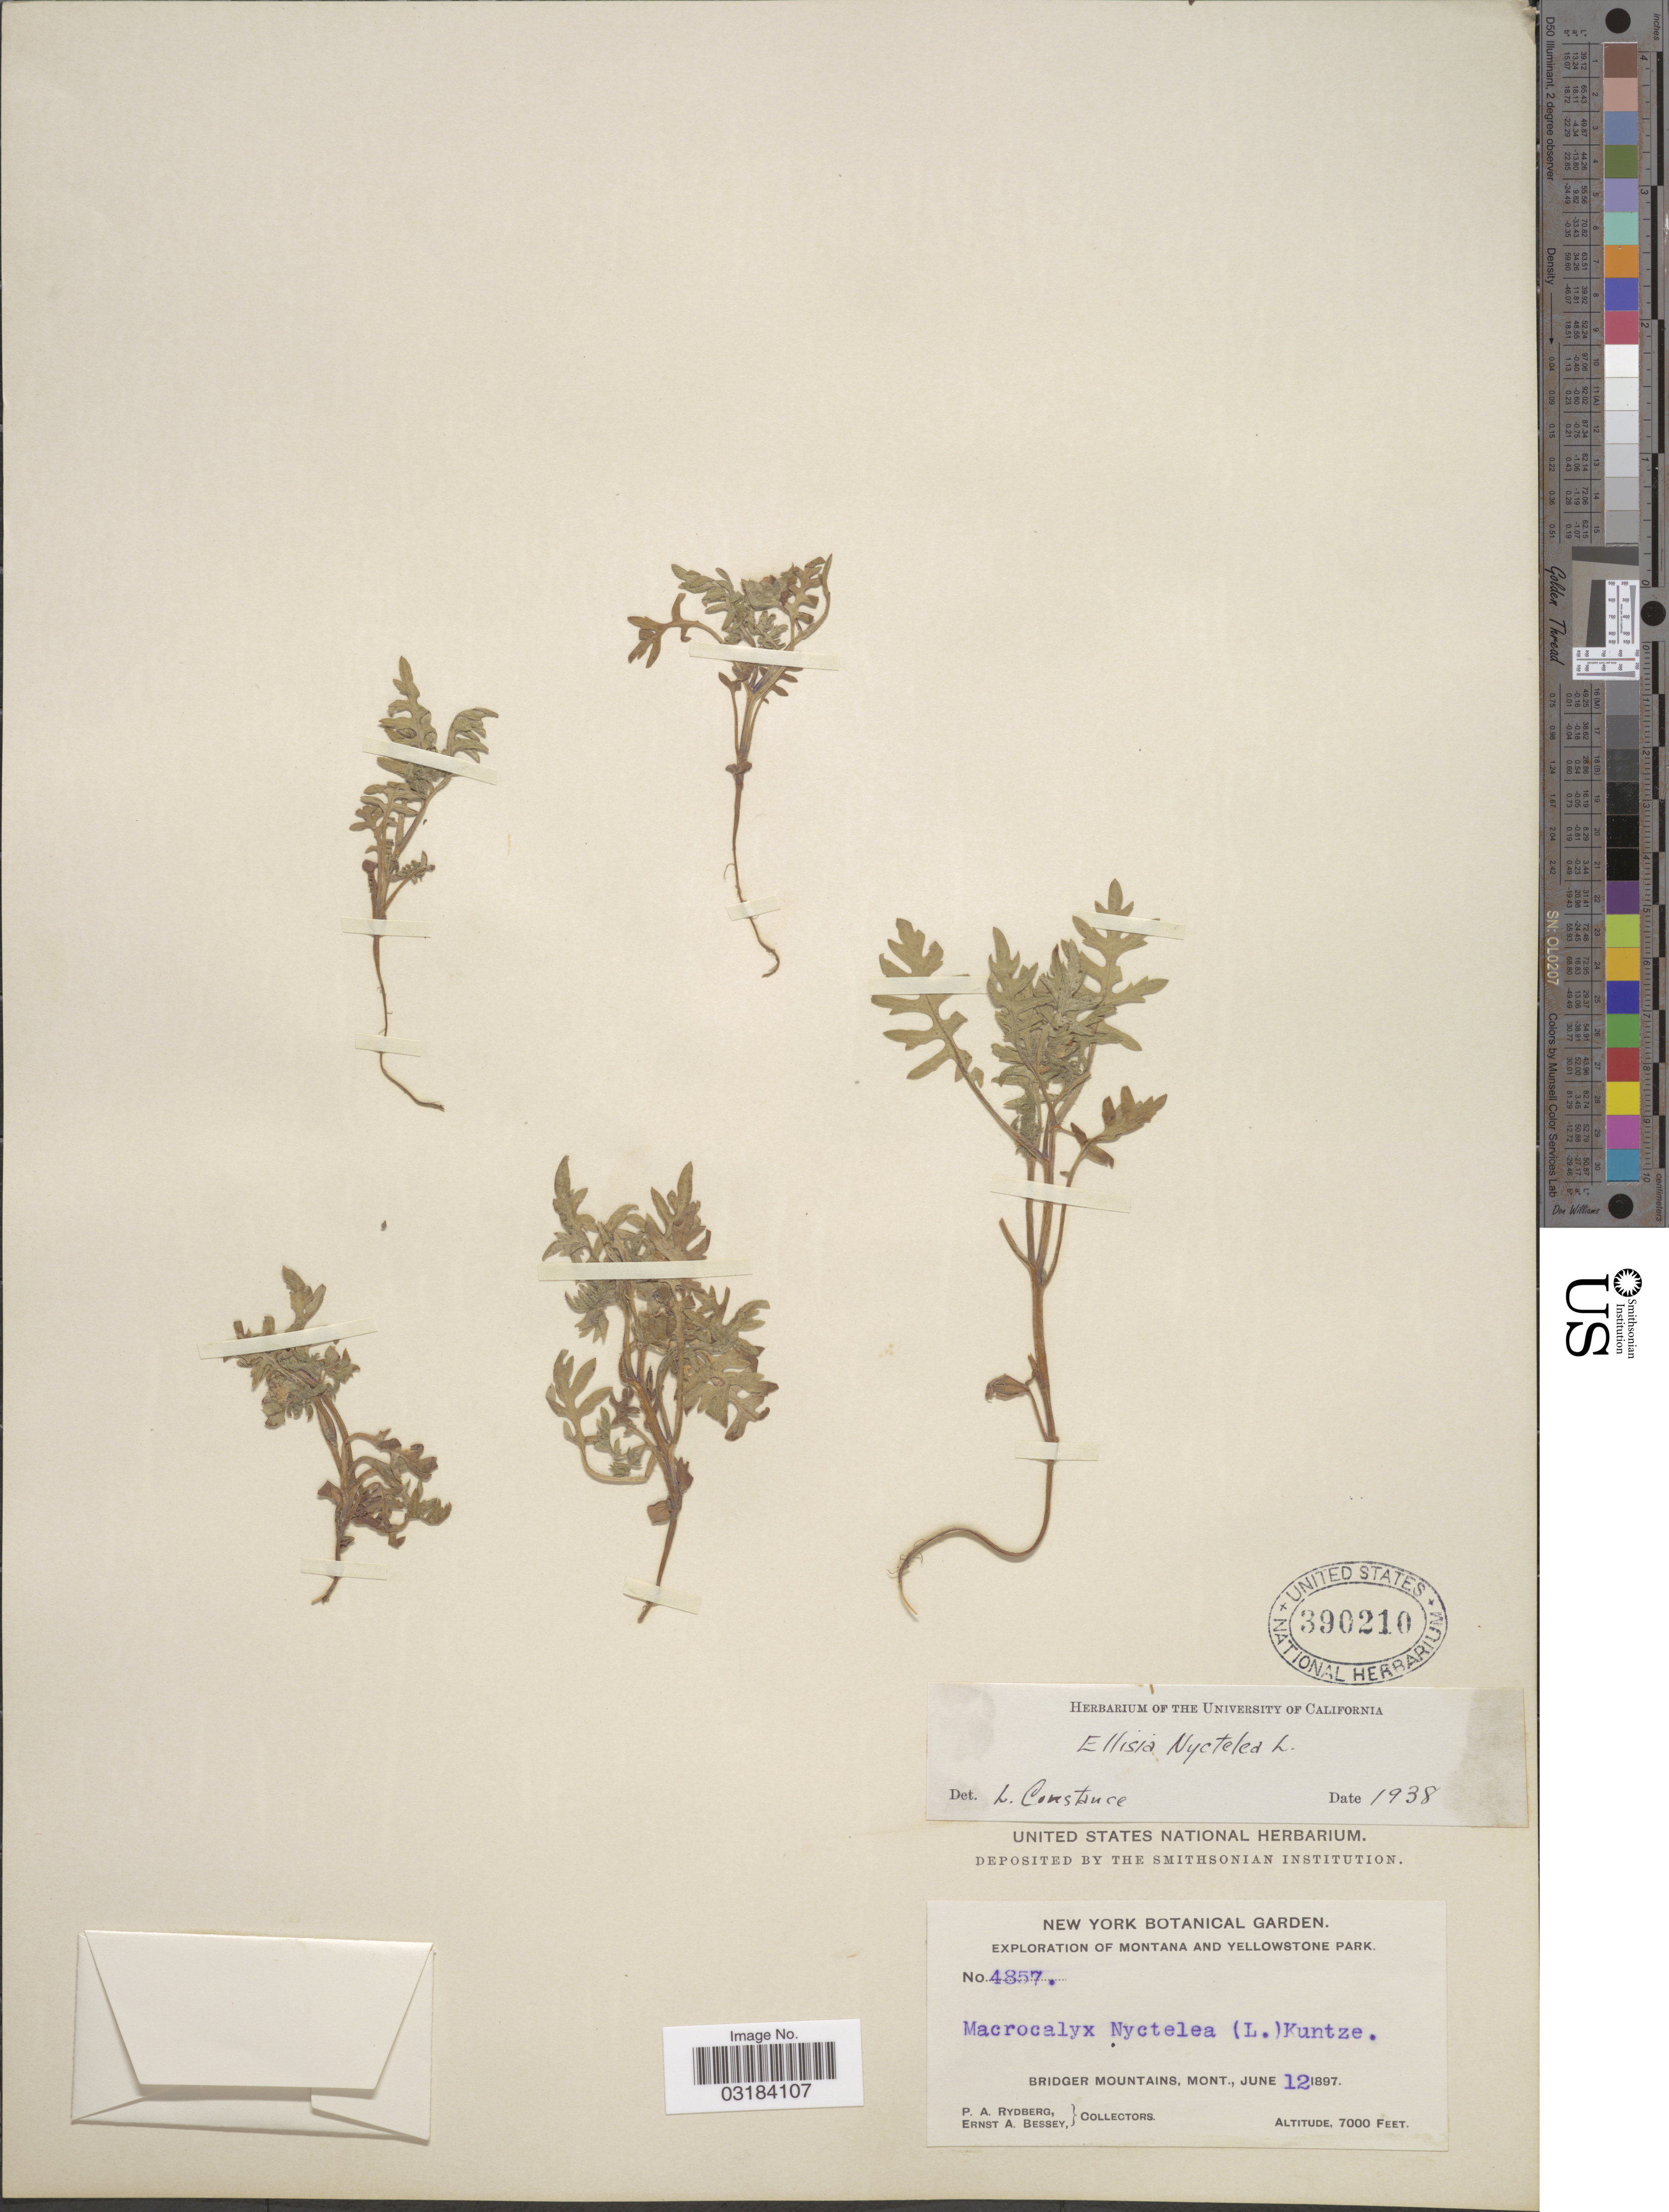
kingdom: Plantae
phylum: Tracheophyta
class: Magnoliopsida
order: Boraginales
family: Hydrophyllaceae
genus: Ellisia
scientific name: Ellisia nyctelea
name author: L.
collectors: P. A. Rydberg & E. A. Bessey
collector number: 4857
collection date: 1897-06-12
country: United States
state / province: Montana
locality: Yellowstone Park. Bridger Mountains.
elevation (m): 2134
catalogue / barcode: US 390210